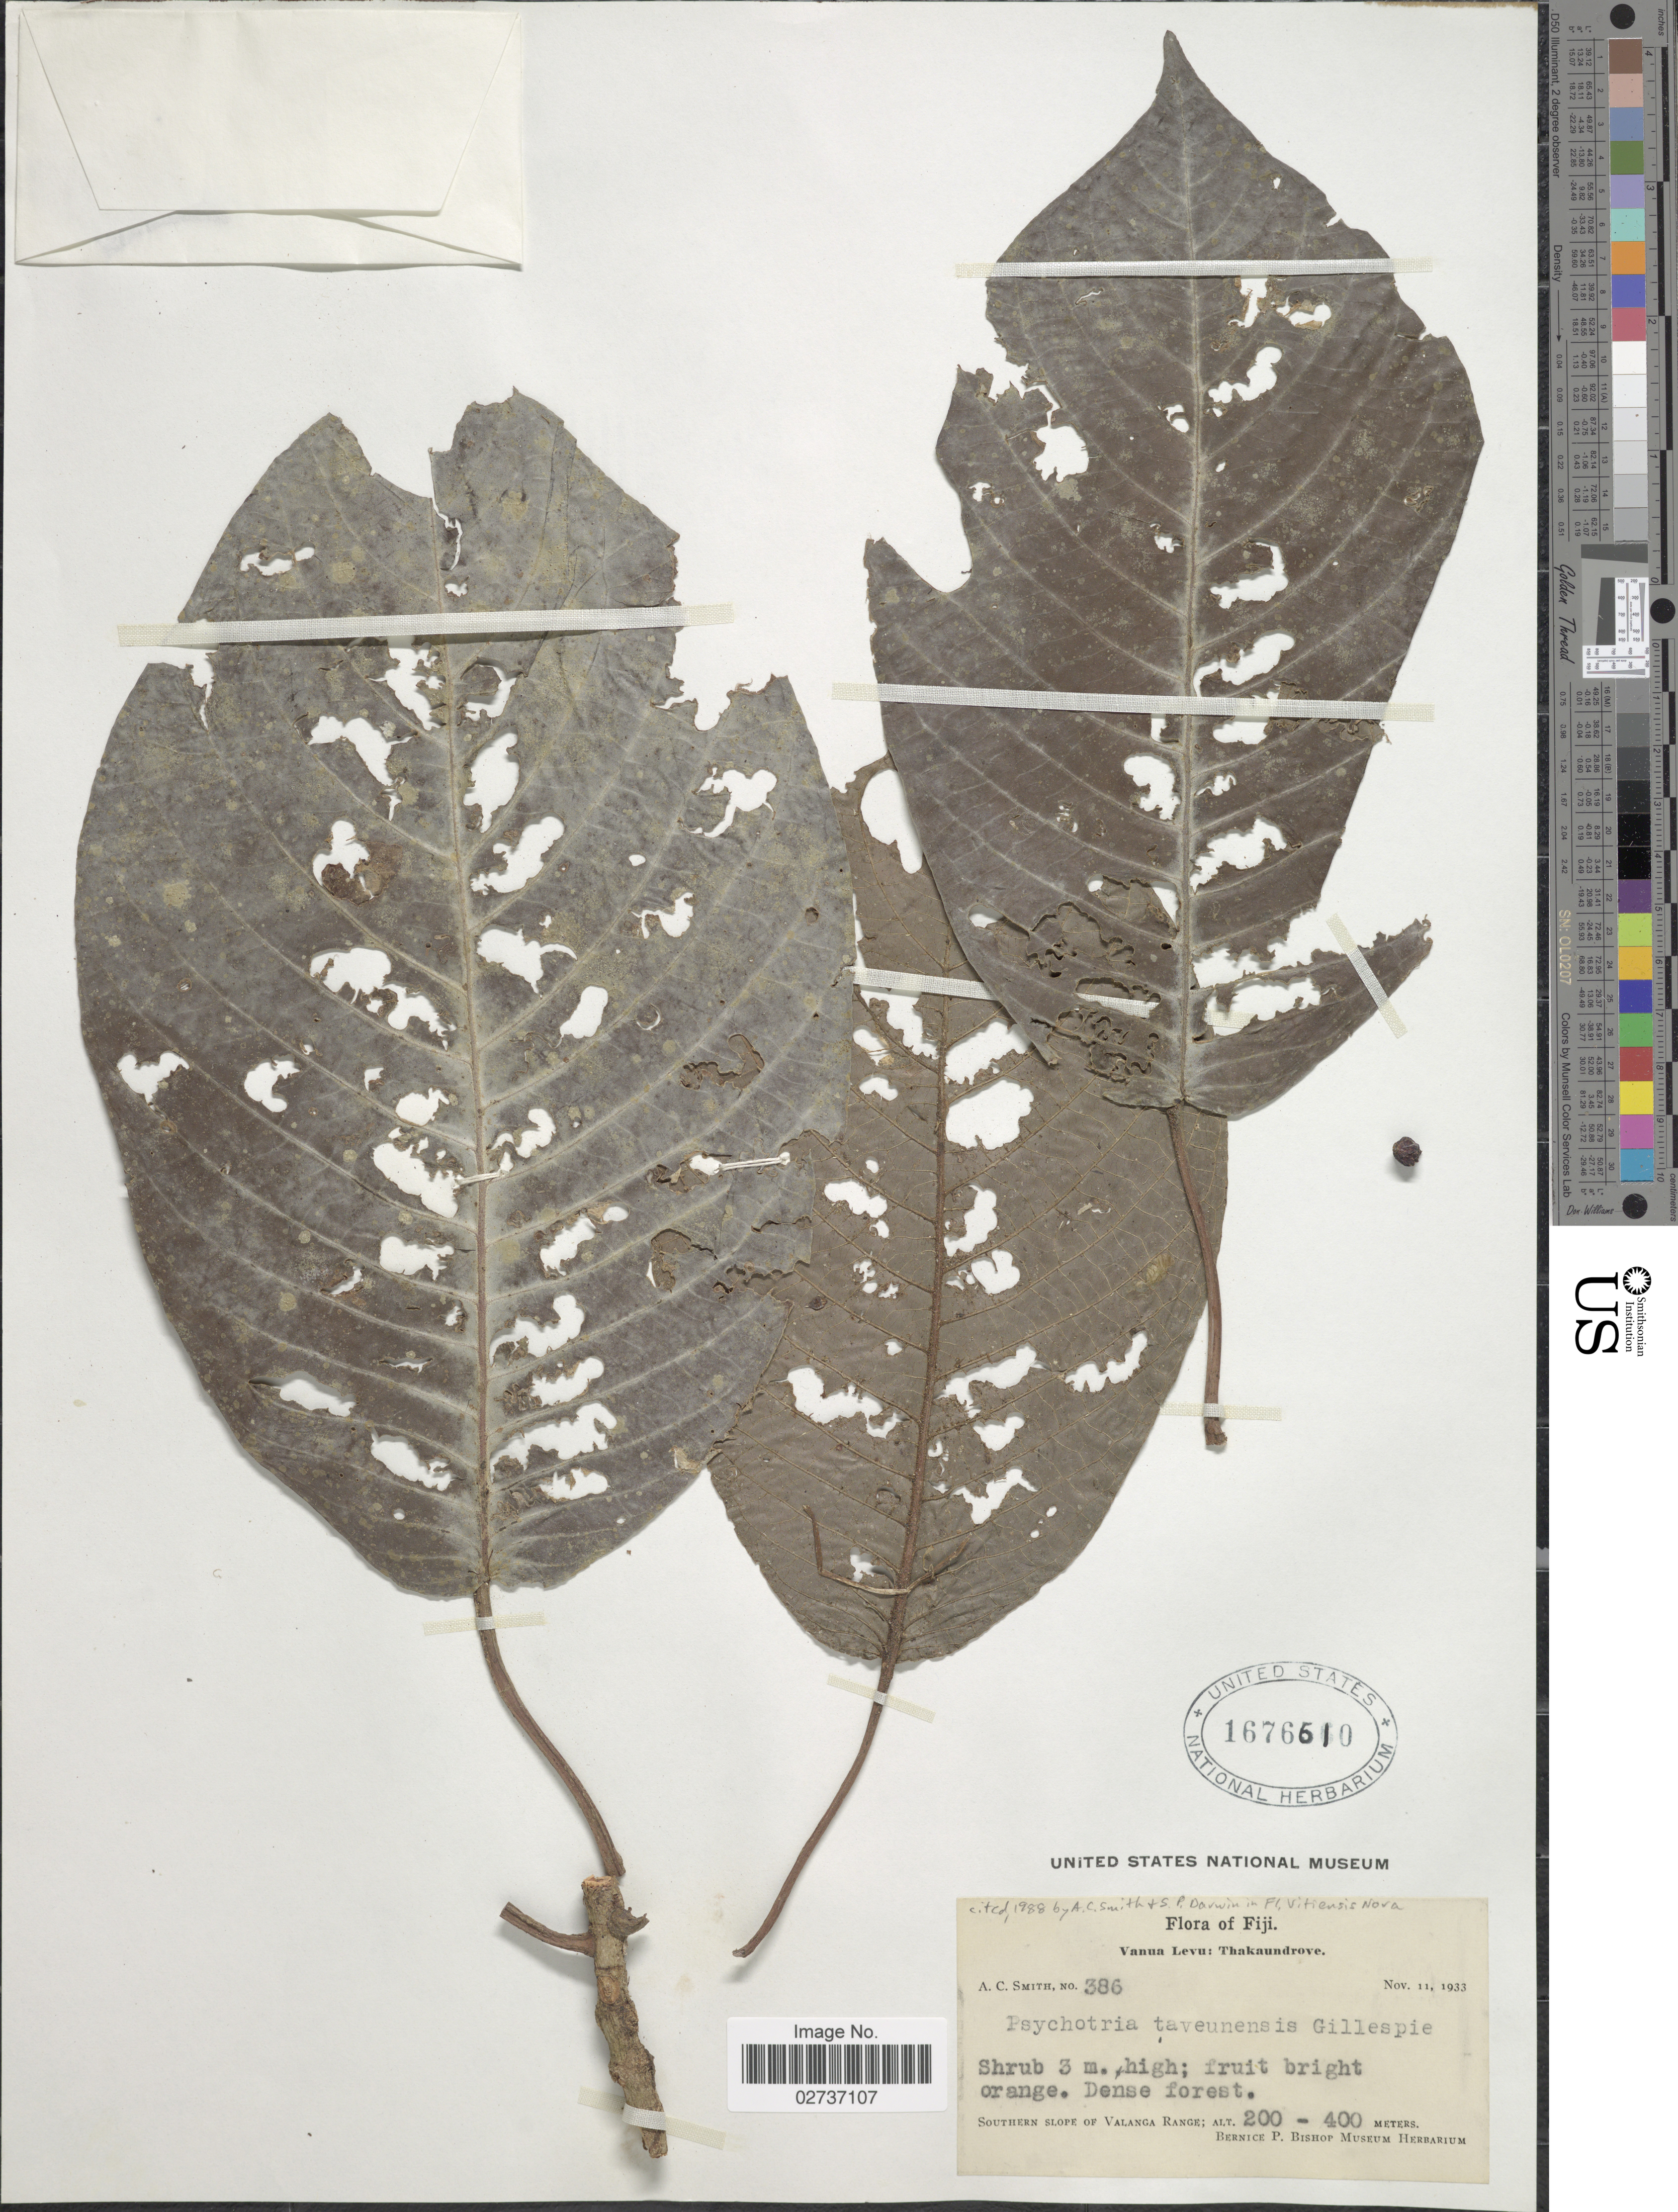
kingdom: Plantae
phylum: Tracheophyta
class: Magnoliopsida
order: Gentianales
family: Rubiaceae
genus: Psychotria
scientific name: Psychotria taviuniensis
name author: Gillespie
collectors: A. C. Smith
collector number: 386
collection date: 1933-11-11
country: Fiji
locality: Vanua Levu: Thakaundrove, Southern slope of Valanga Range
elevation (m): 200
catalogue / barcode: US 1676510